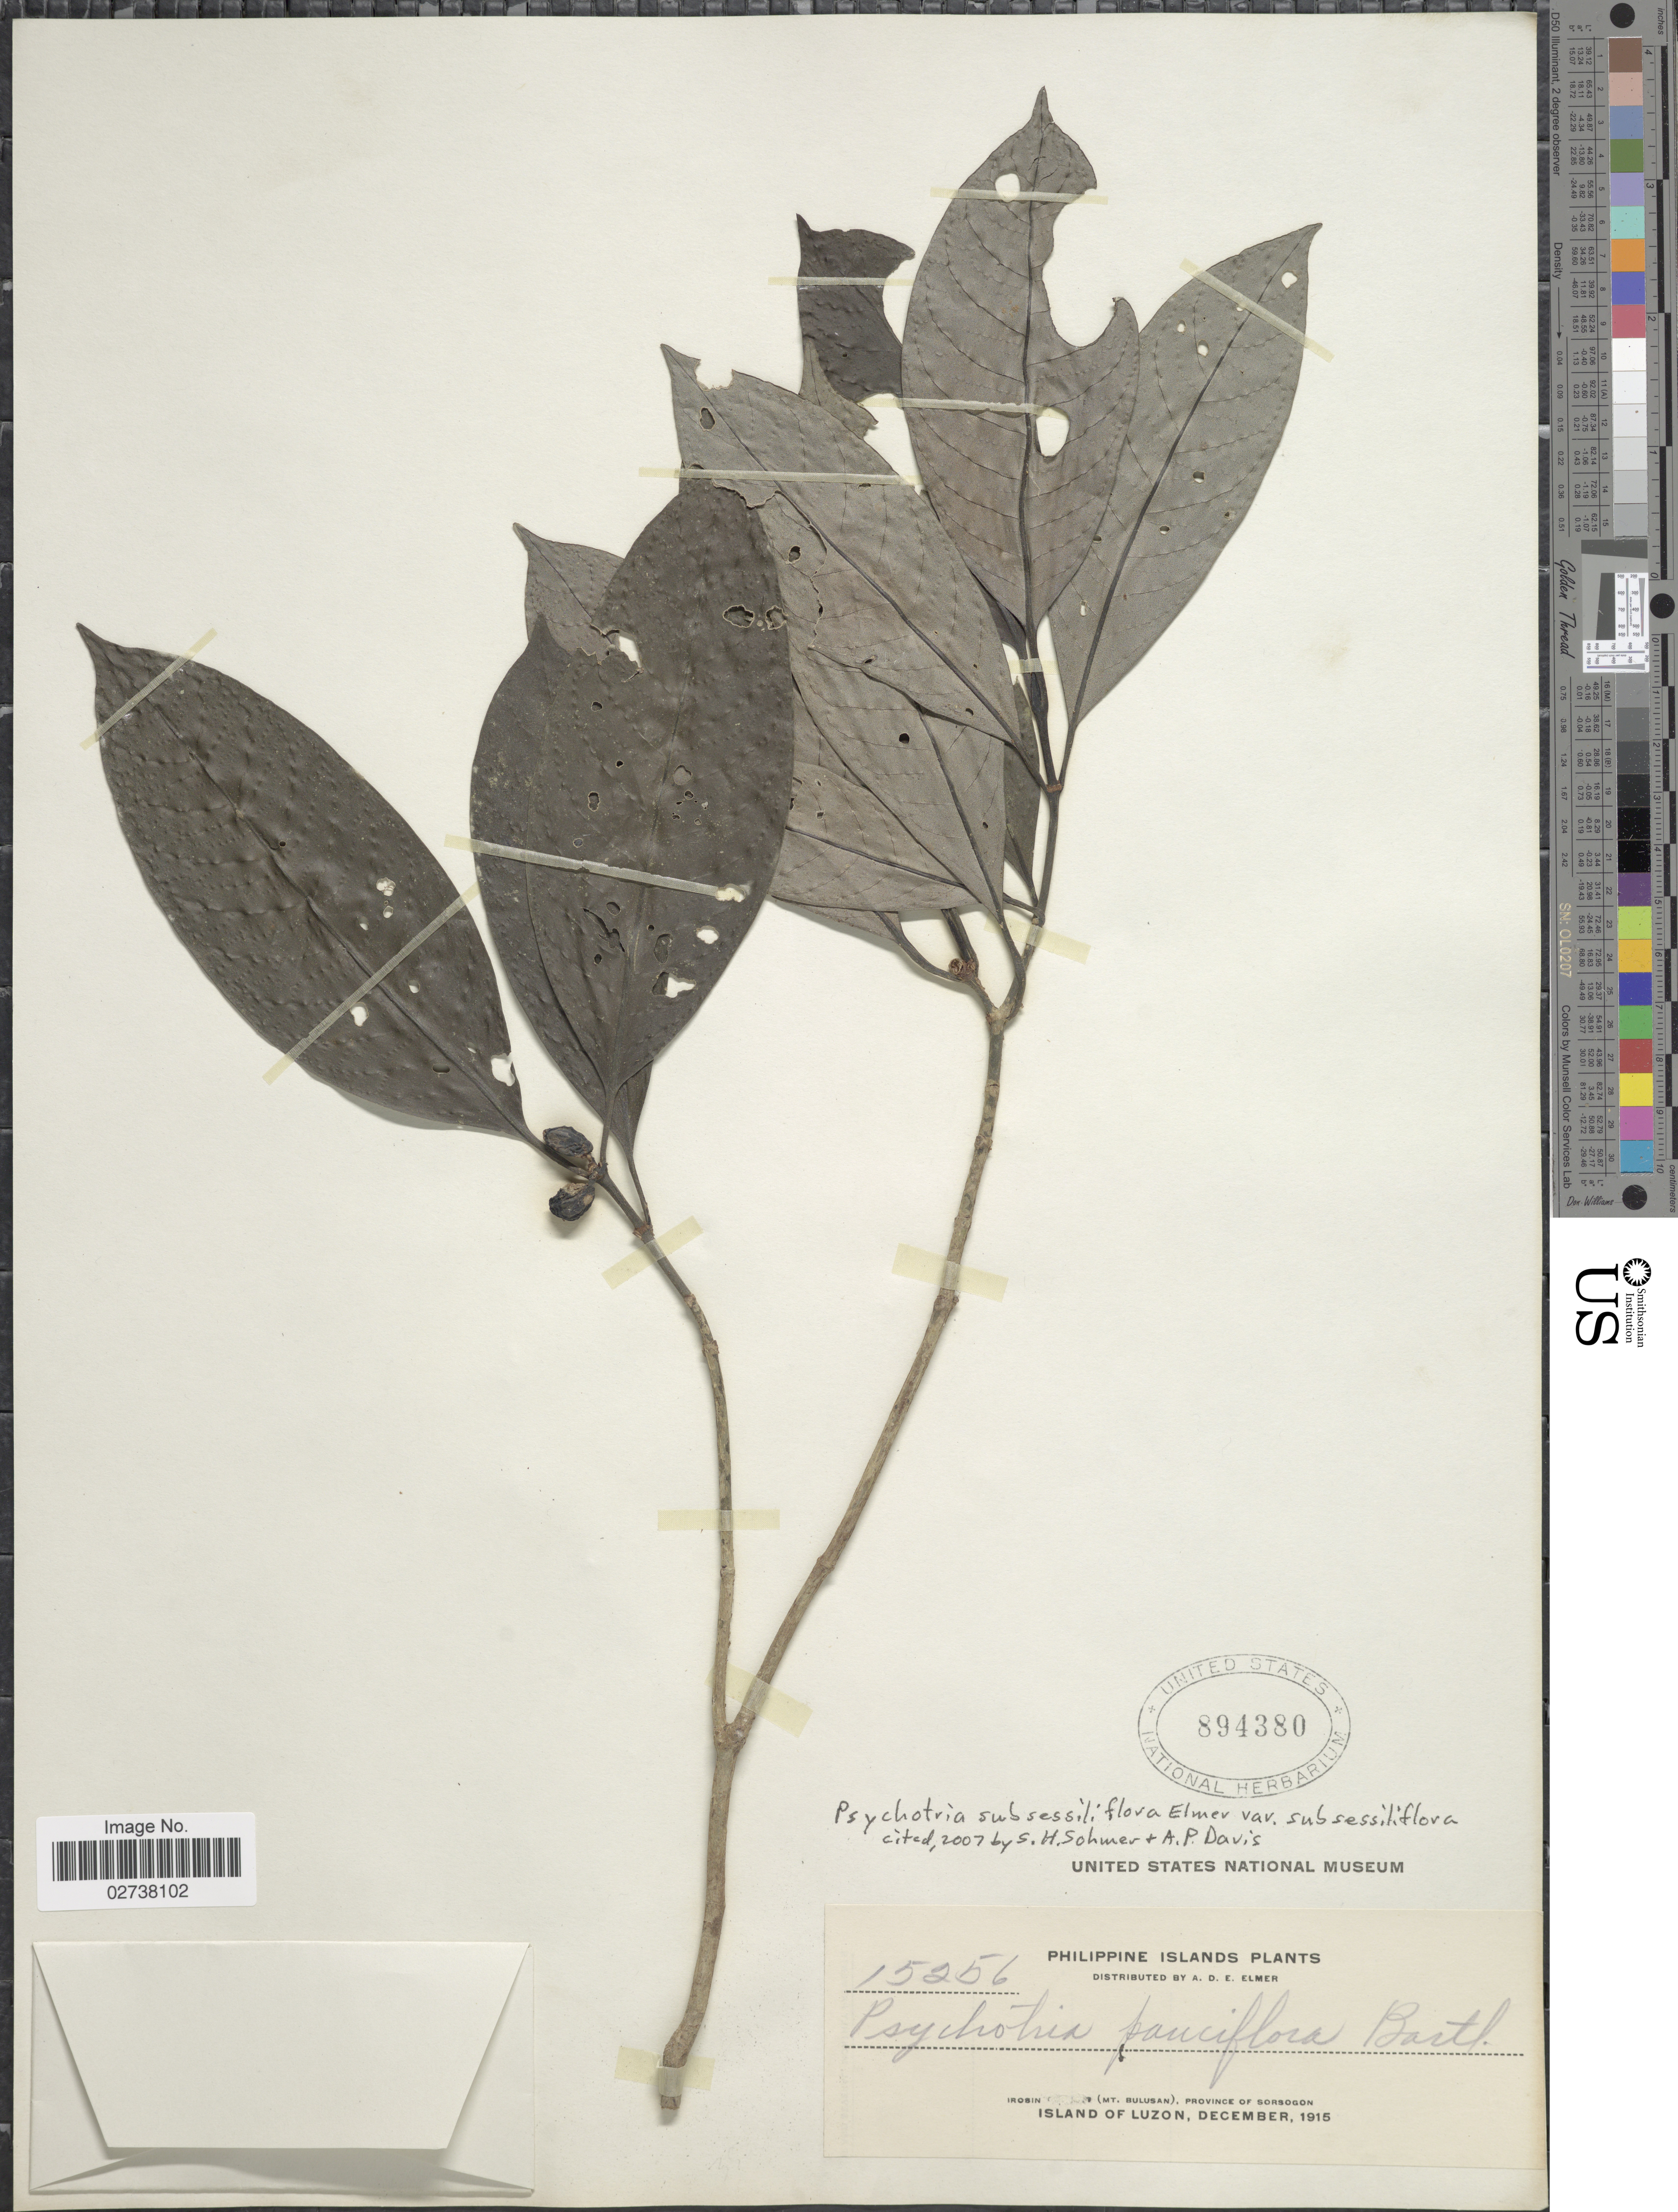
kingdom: Plantae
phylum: Tracheophyta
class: Magnoliopsida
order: Gentianales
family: Rubiaceae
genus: Psychotria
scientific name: Psychotria subsessiliflora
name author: Elmer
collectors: A. D. E. Elmer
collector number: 15256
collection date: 1915-12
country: Philippines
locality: Philippine Islands, Irosin (Mt. Bulusan), Province of Sorsogon, Island of Luzon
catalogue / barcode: US 894380